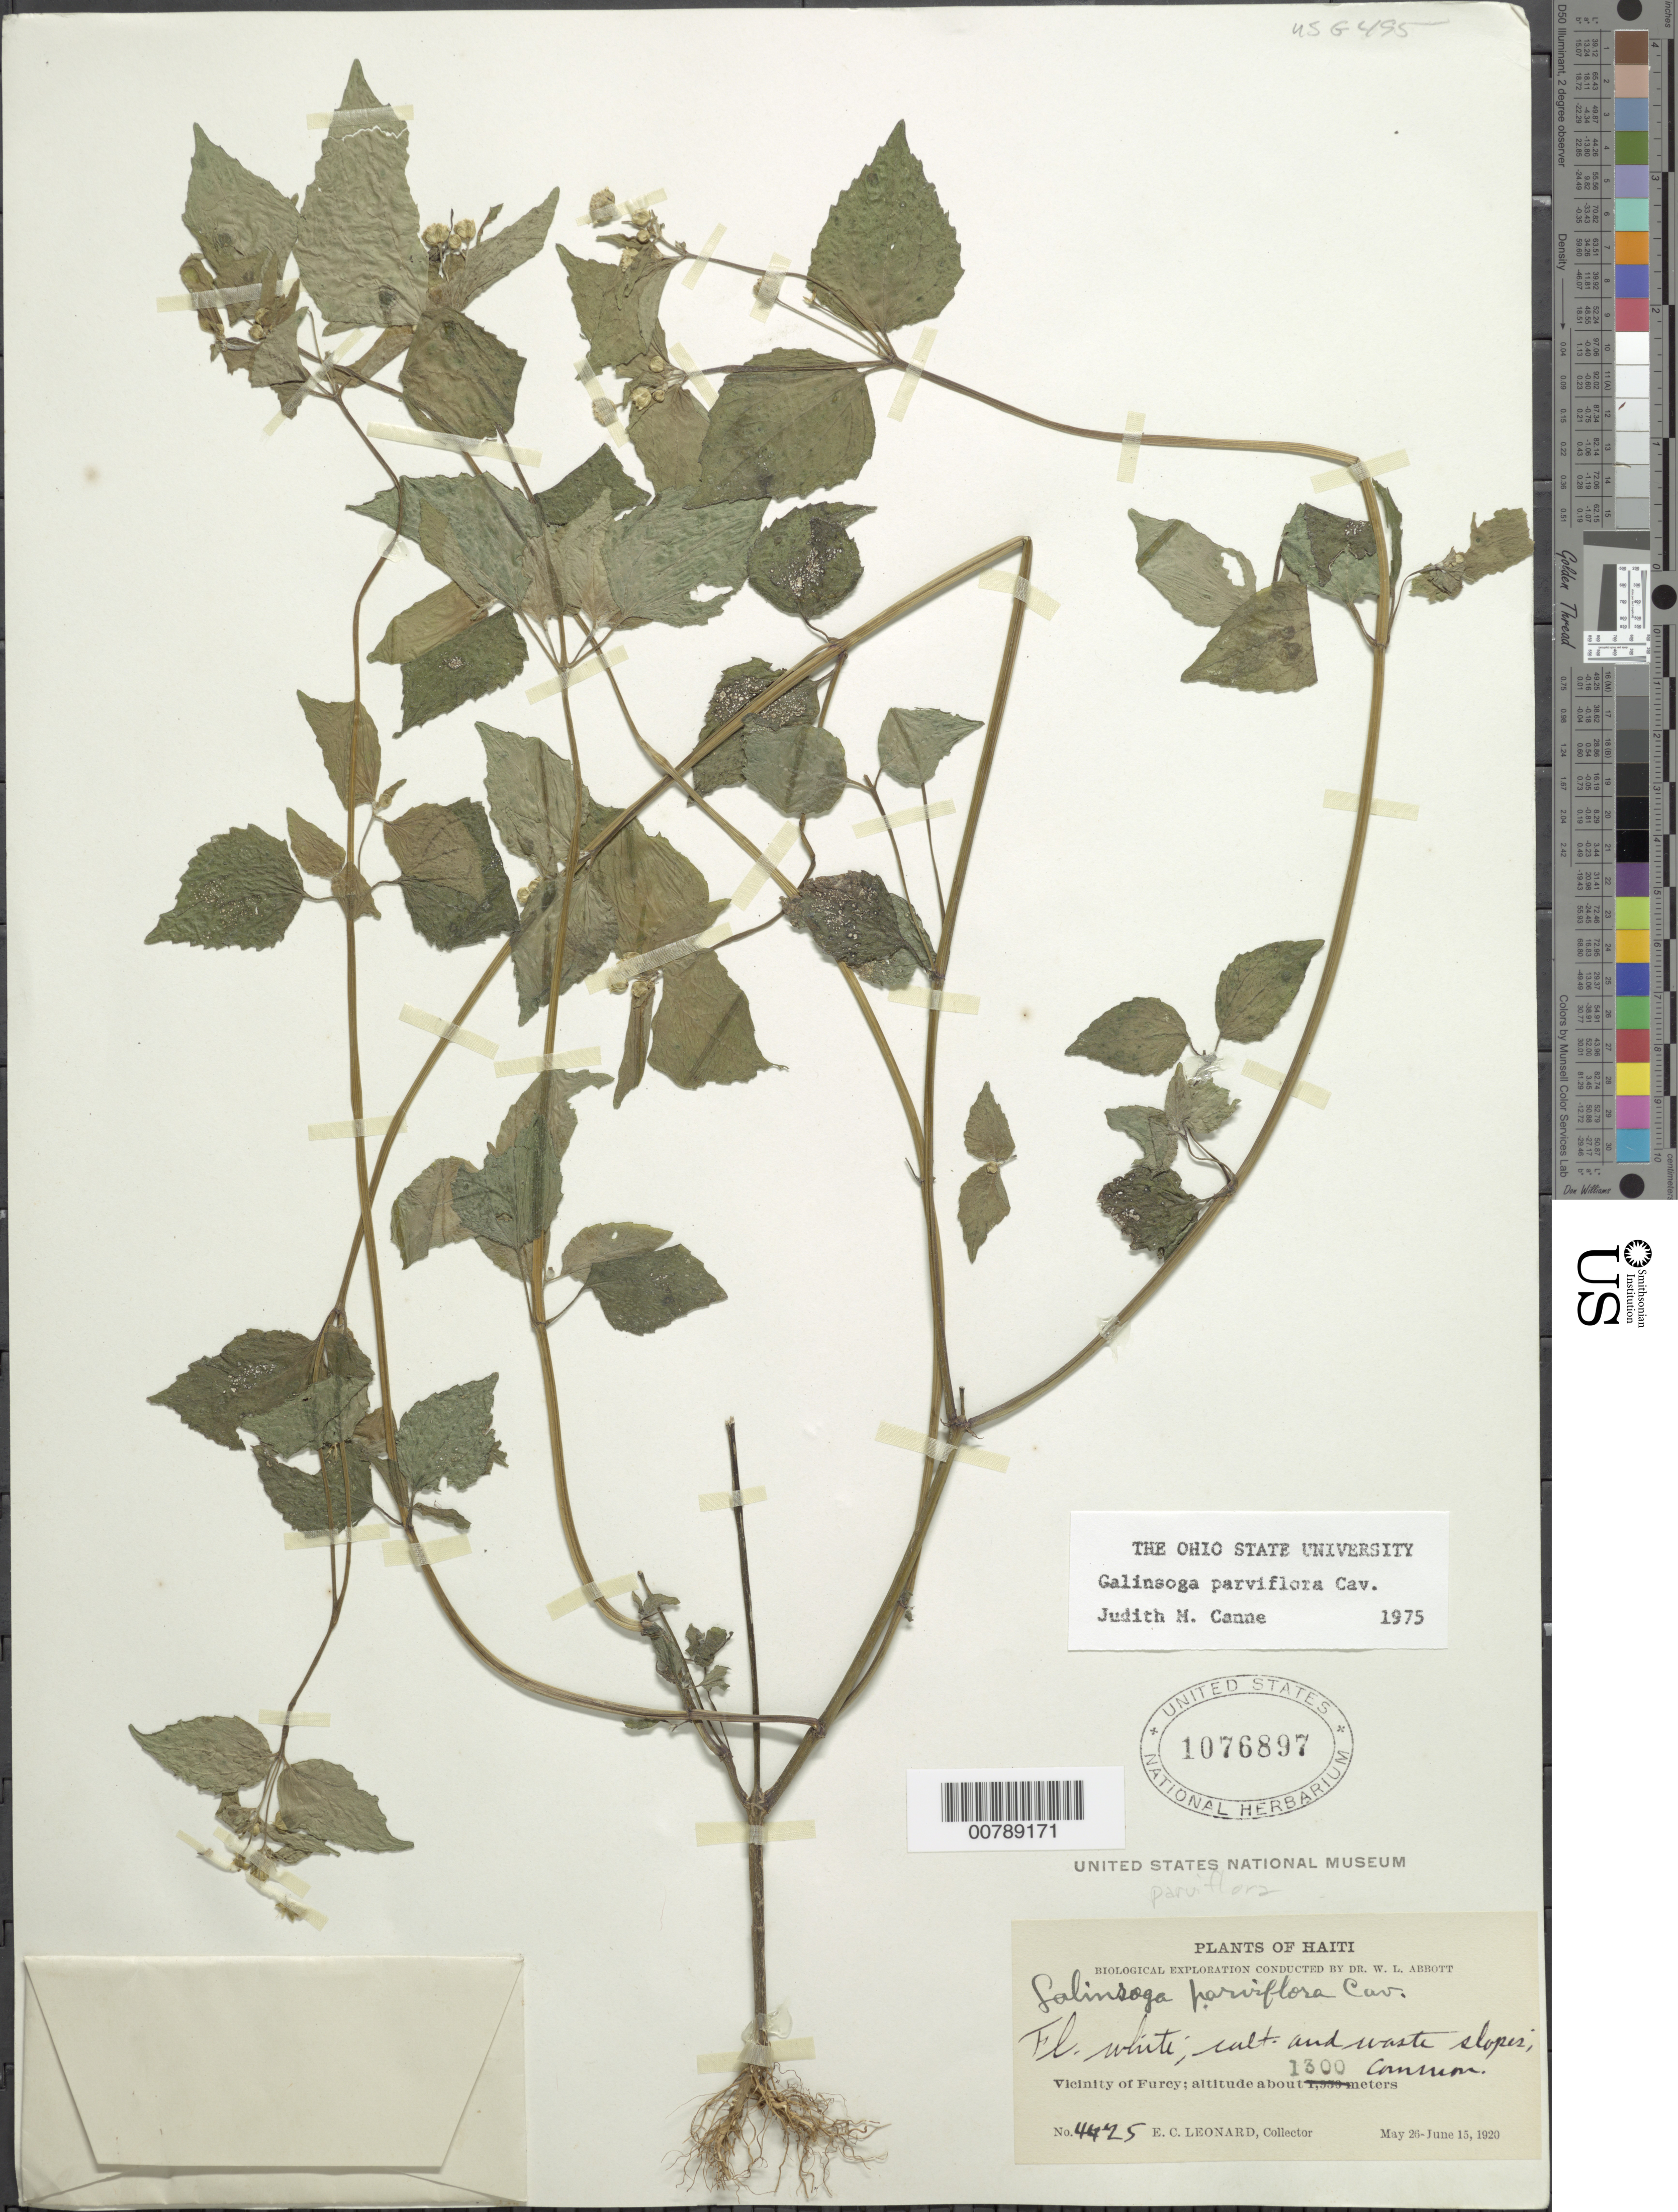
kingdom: Plantae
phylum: Tracheophyta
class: Magnoliopsida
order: Asterales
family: Asteraceae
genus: Galinsoga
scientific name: Galinsoga parviflora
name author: Cav.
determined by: Canne-Hilliker, J. M.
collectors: E. C. Leonard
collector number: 4425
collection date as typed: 26 May 1920 15 Jun 1920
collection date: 1920-05-26/1920-06-15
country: Haiti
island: Hispaniola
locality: Vicinity of Furcy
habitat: Cultivated and waste slopes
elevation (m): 1300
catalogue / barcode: US 1076897